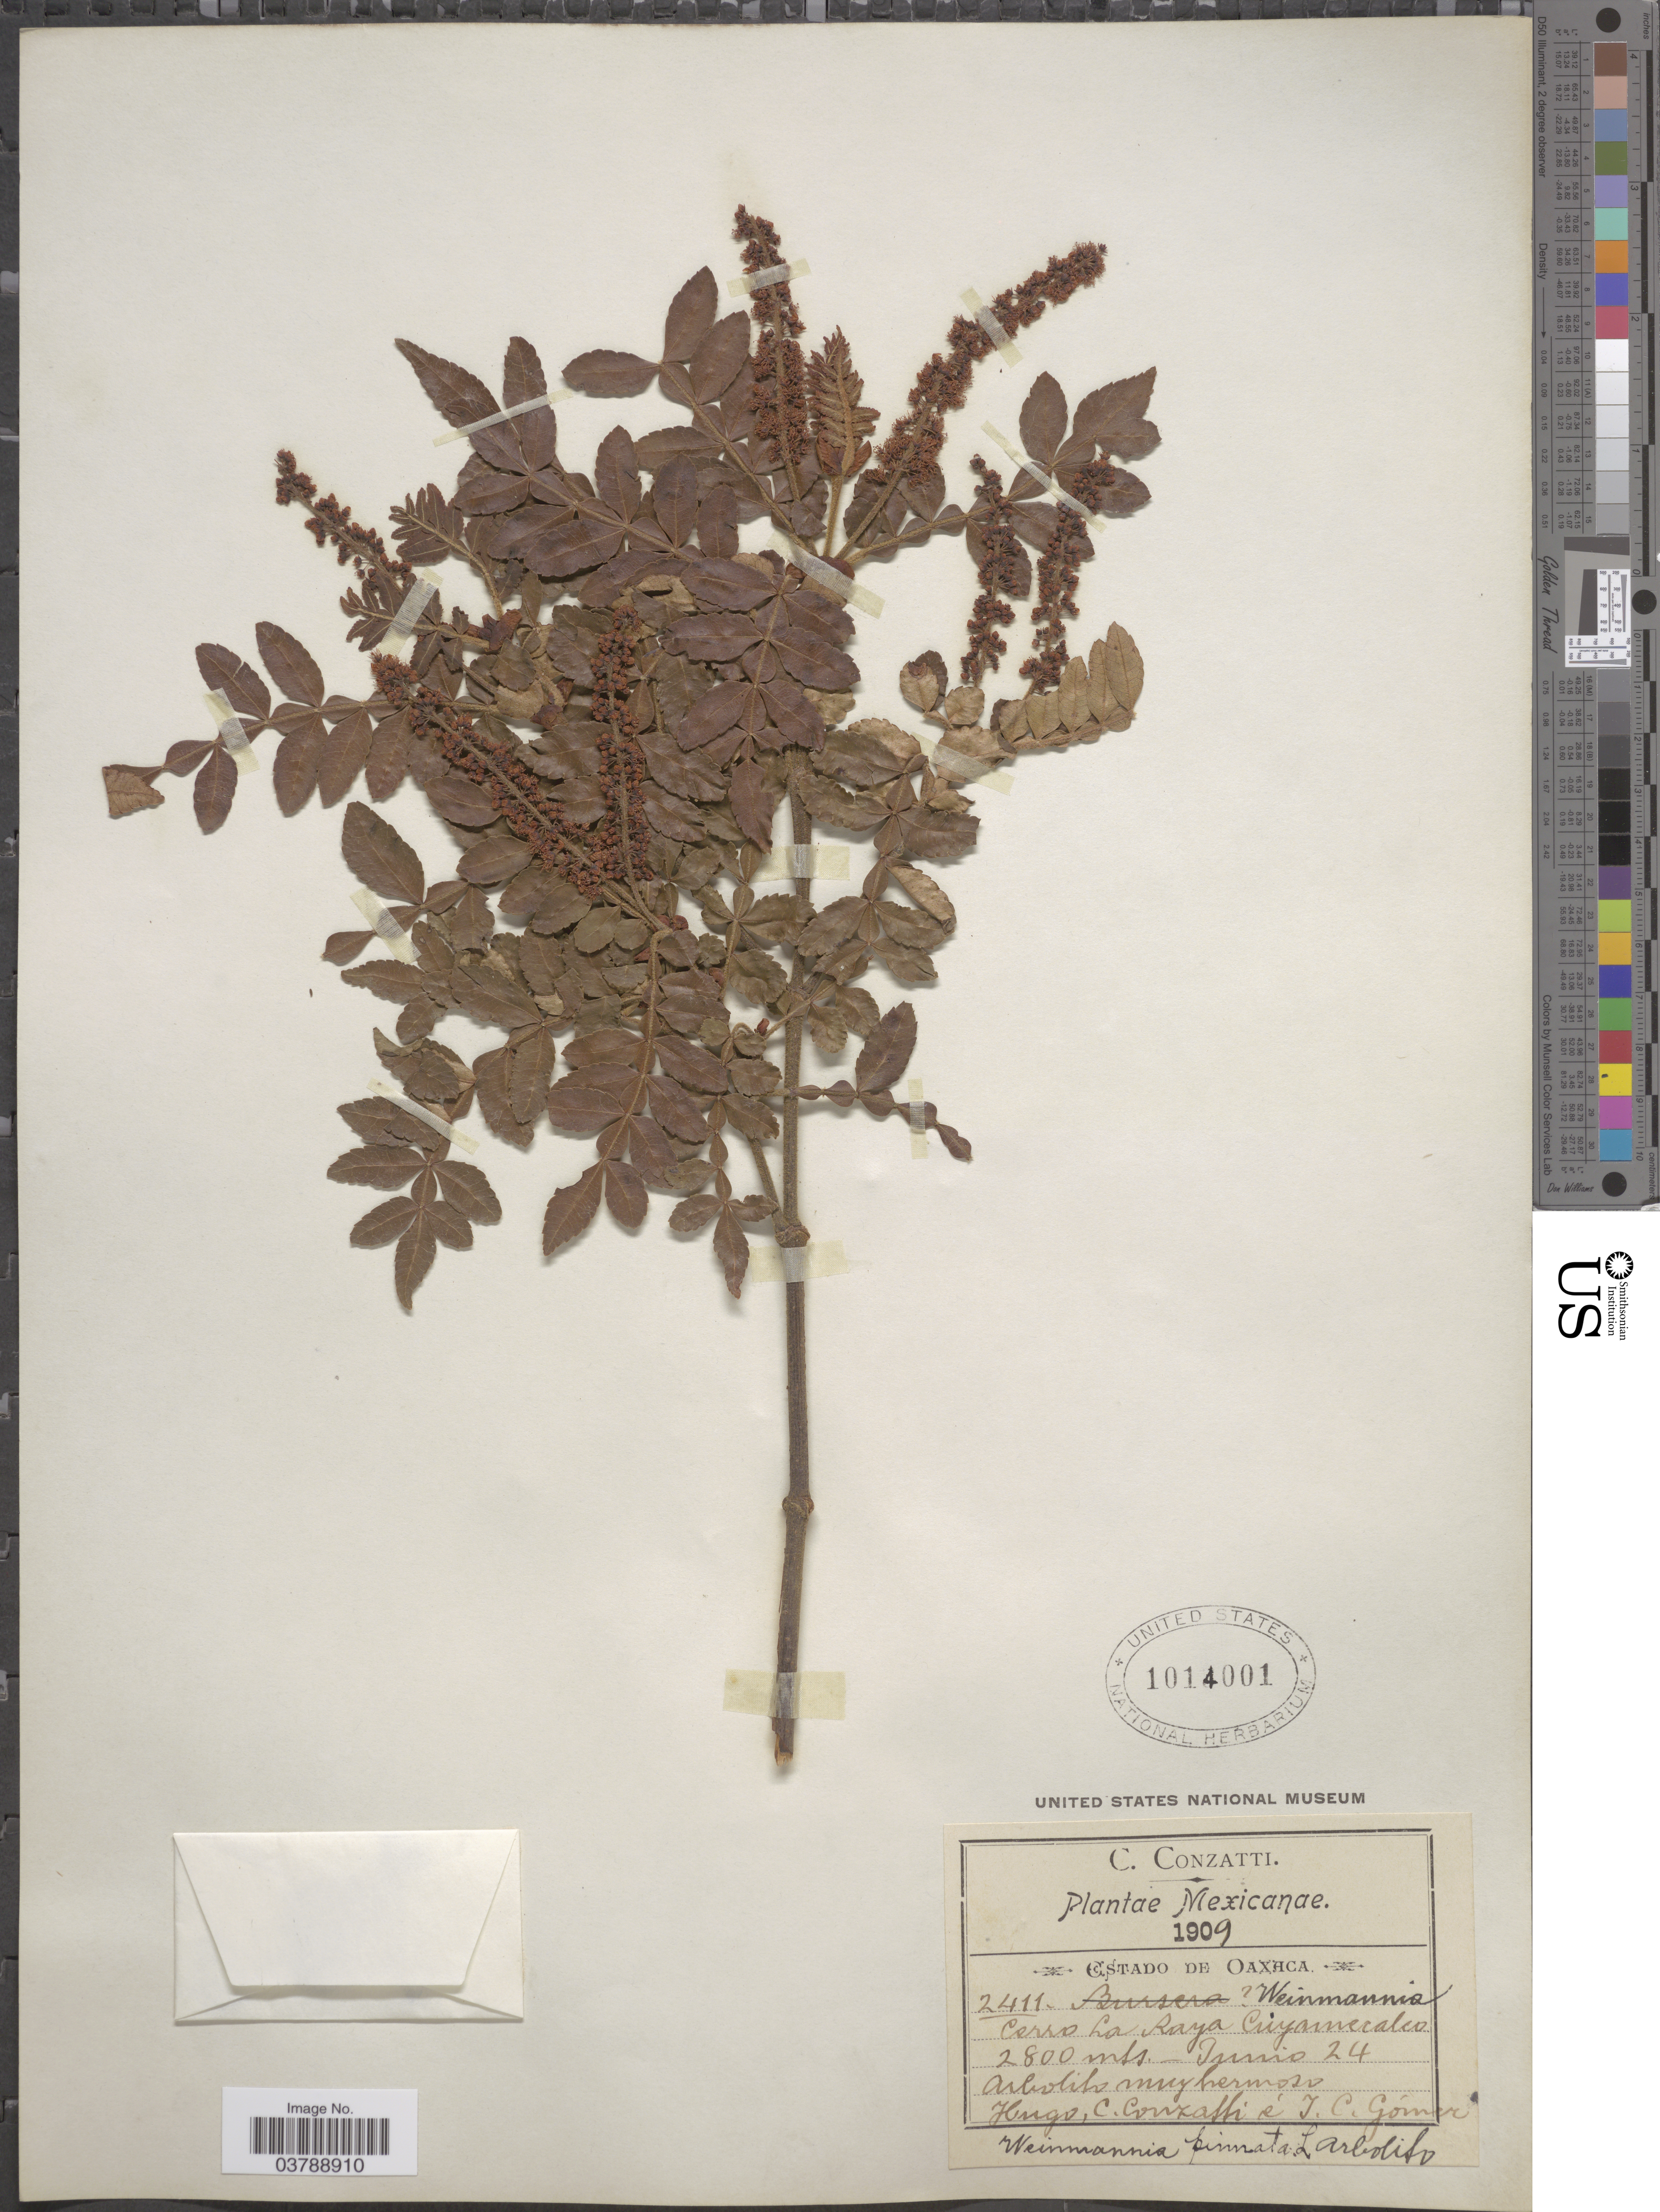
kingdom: Plantae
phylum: Tracheophyta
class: Magnoliopsida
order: Oxalidales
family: Cunoniaceae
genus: Weinmannia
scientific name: Weinmannia pinnata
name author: L.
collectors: C. Conzatti & J. Gomez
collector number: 2411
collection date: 1909-06-24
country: Mexico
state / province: Oaxaca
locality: Cerro La Raya Cuyamecalco.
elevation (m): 2800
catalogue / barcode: US 1014001